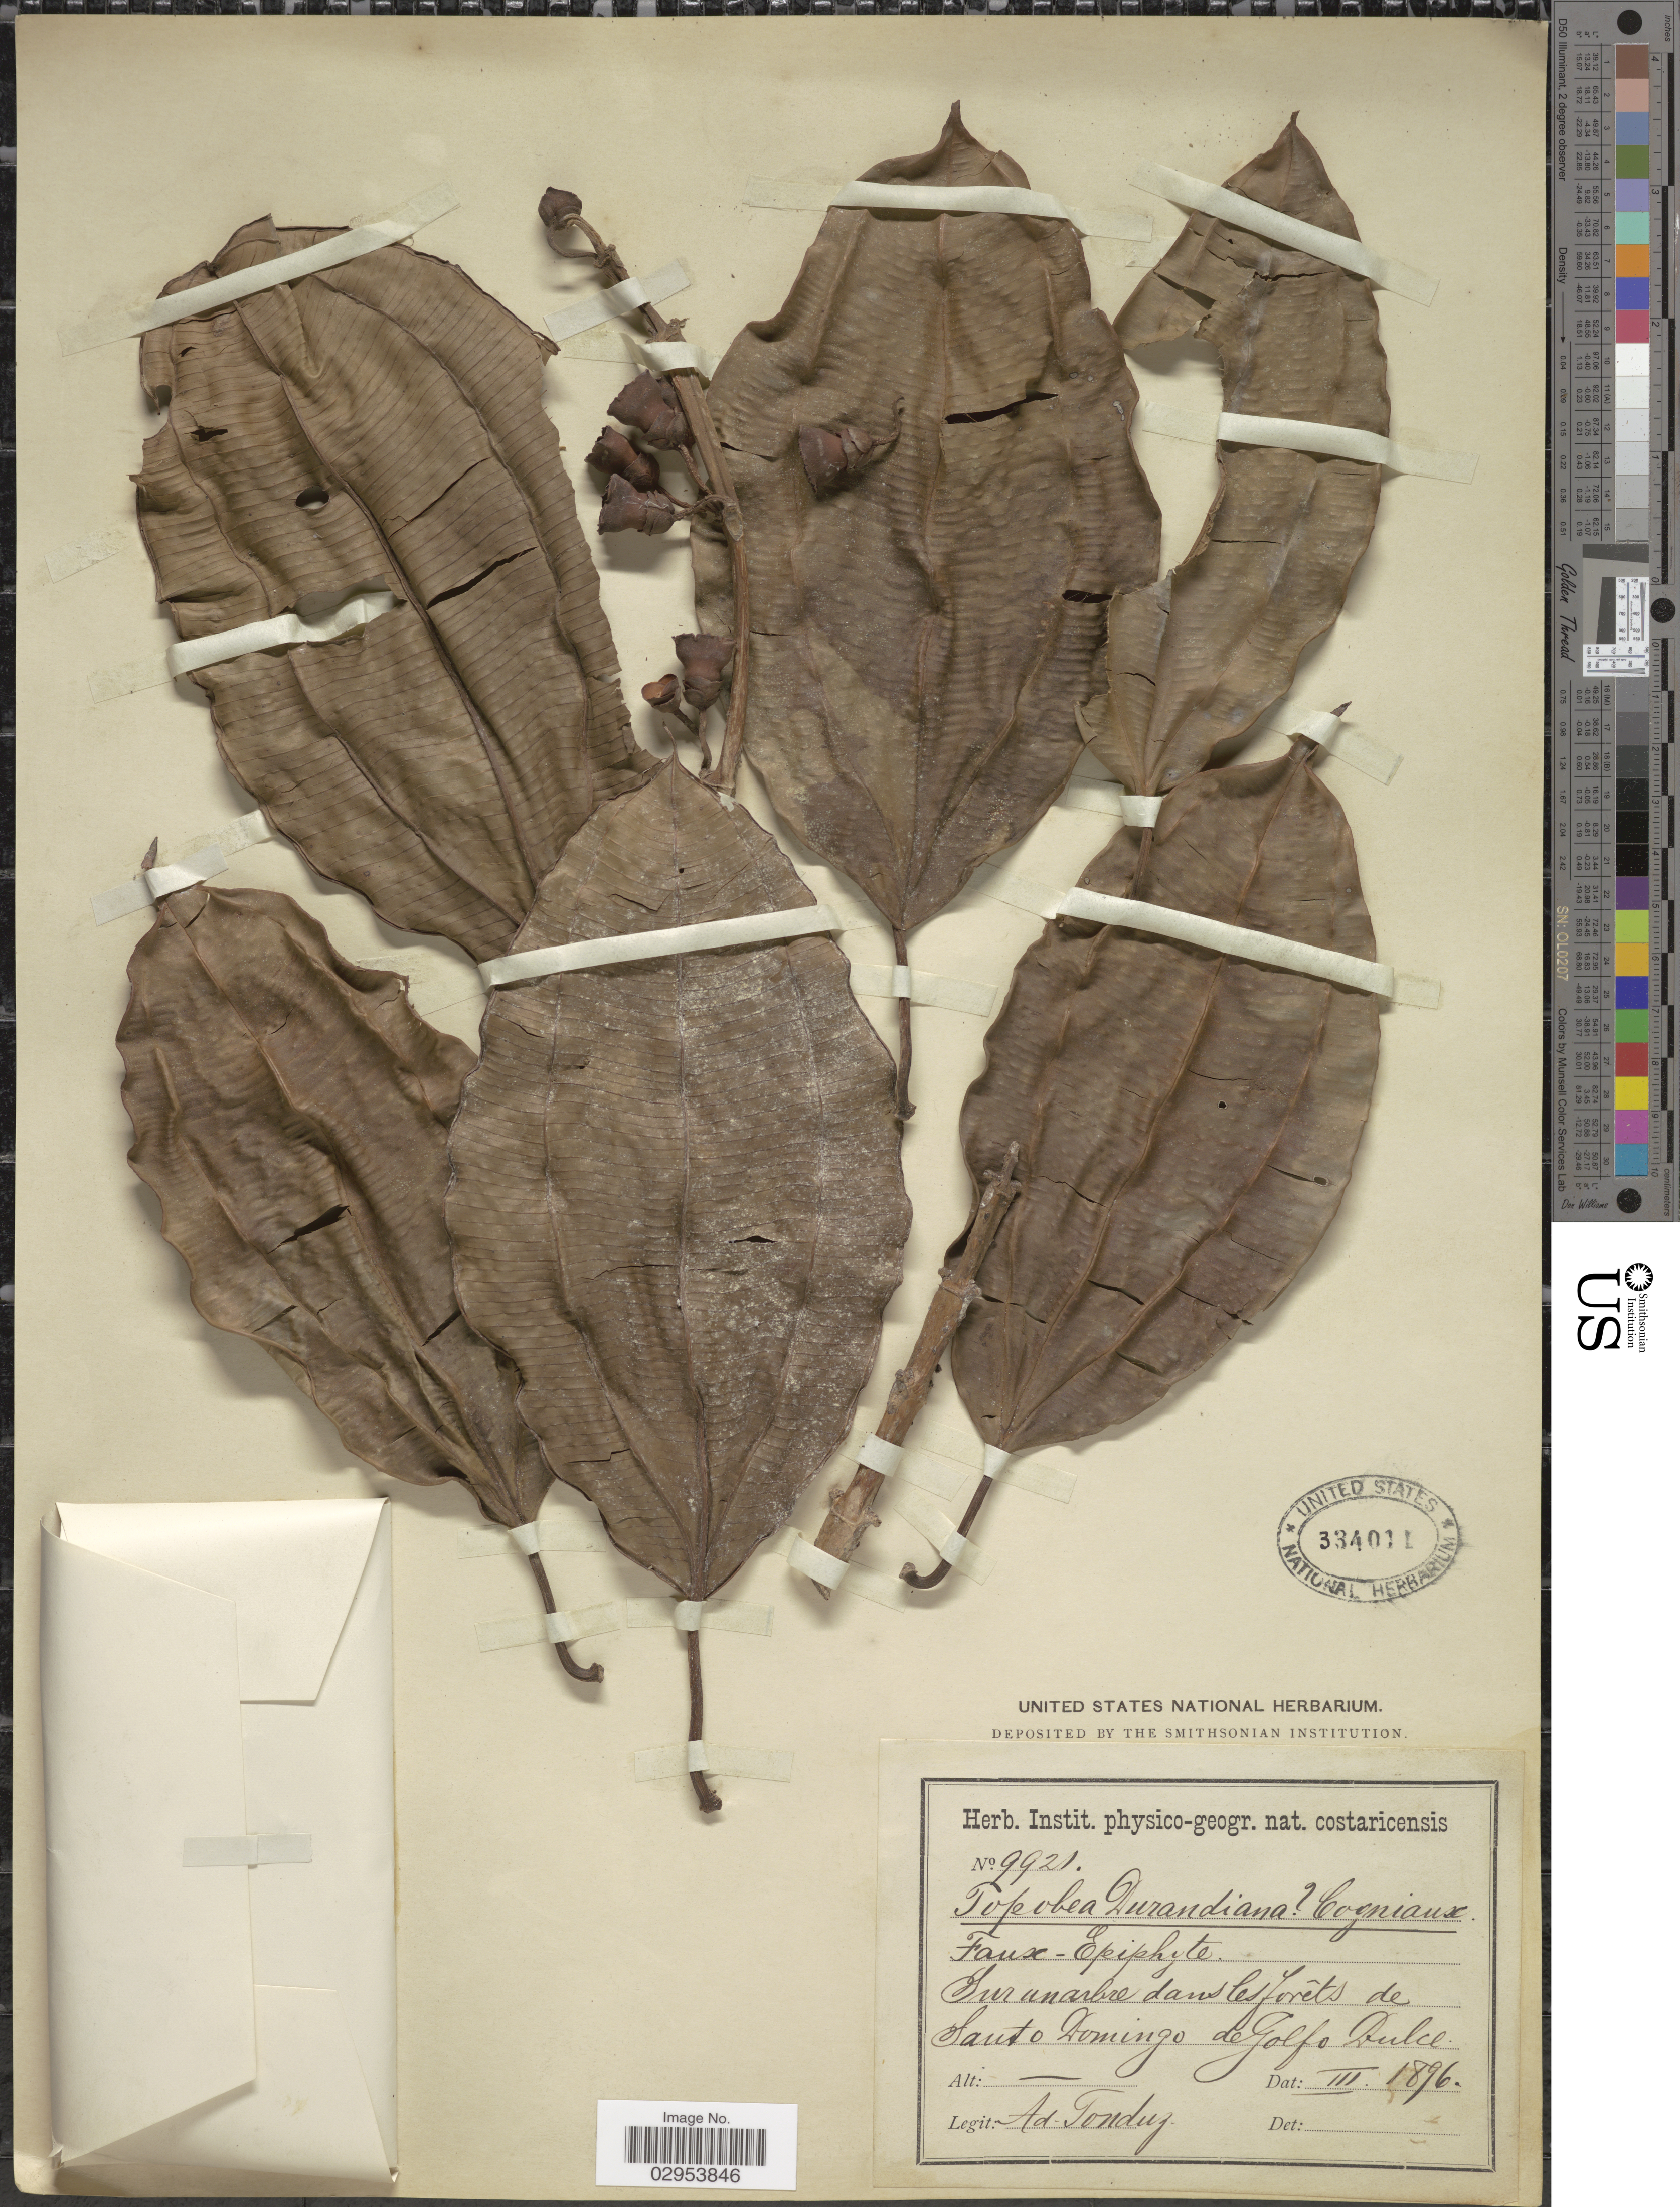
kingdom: Plantae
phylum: Tracheophyta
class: Magnoliopsida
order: Myrtales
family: Melastomataceae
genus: Topobea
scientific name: Topobea maurofernandeziana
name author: Cogn.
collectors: A. Tonduz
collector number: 9921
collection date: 1896-03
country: Costa Rica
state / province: Puntarenas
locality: Sur un arbre dans les forêts de Santo Domingo de Golfo Dulce.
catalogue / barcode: US 334011